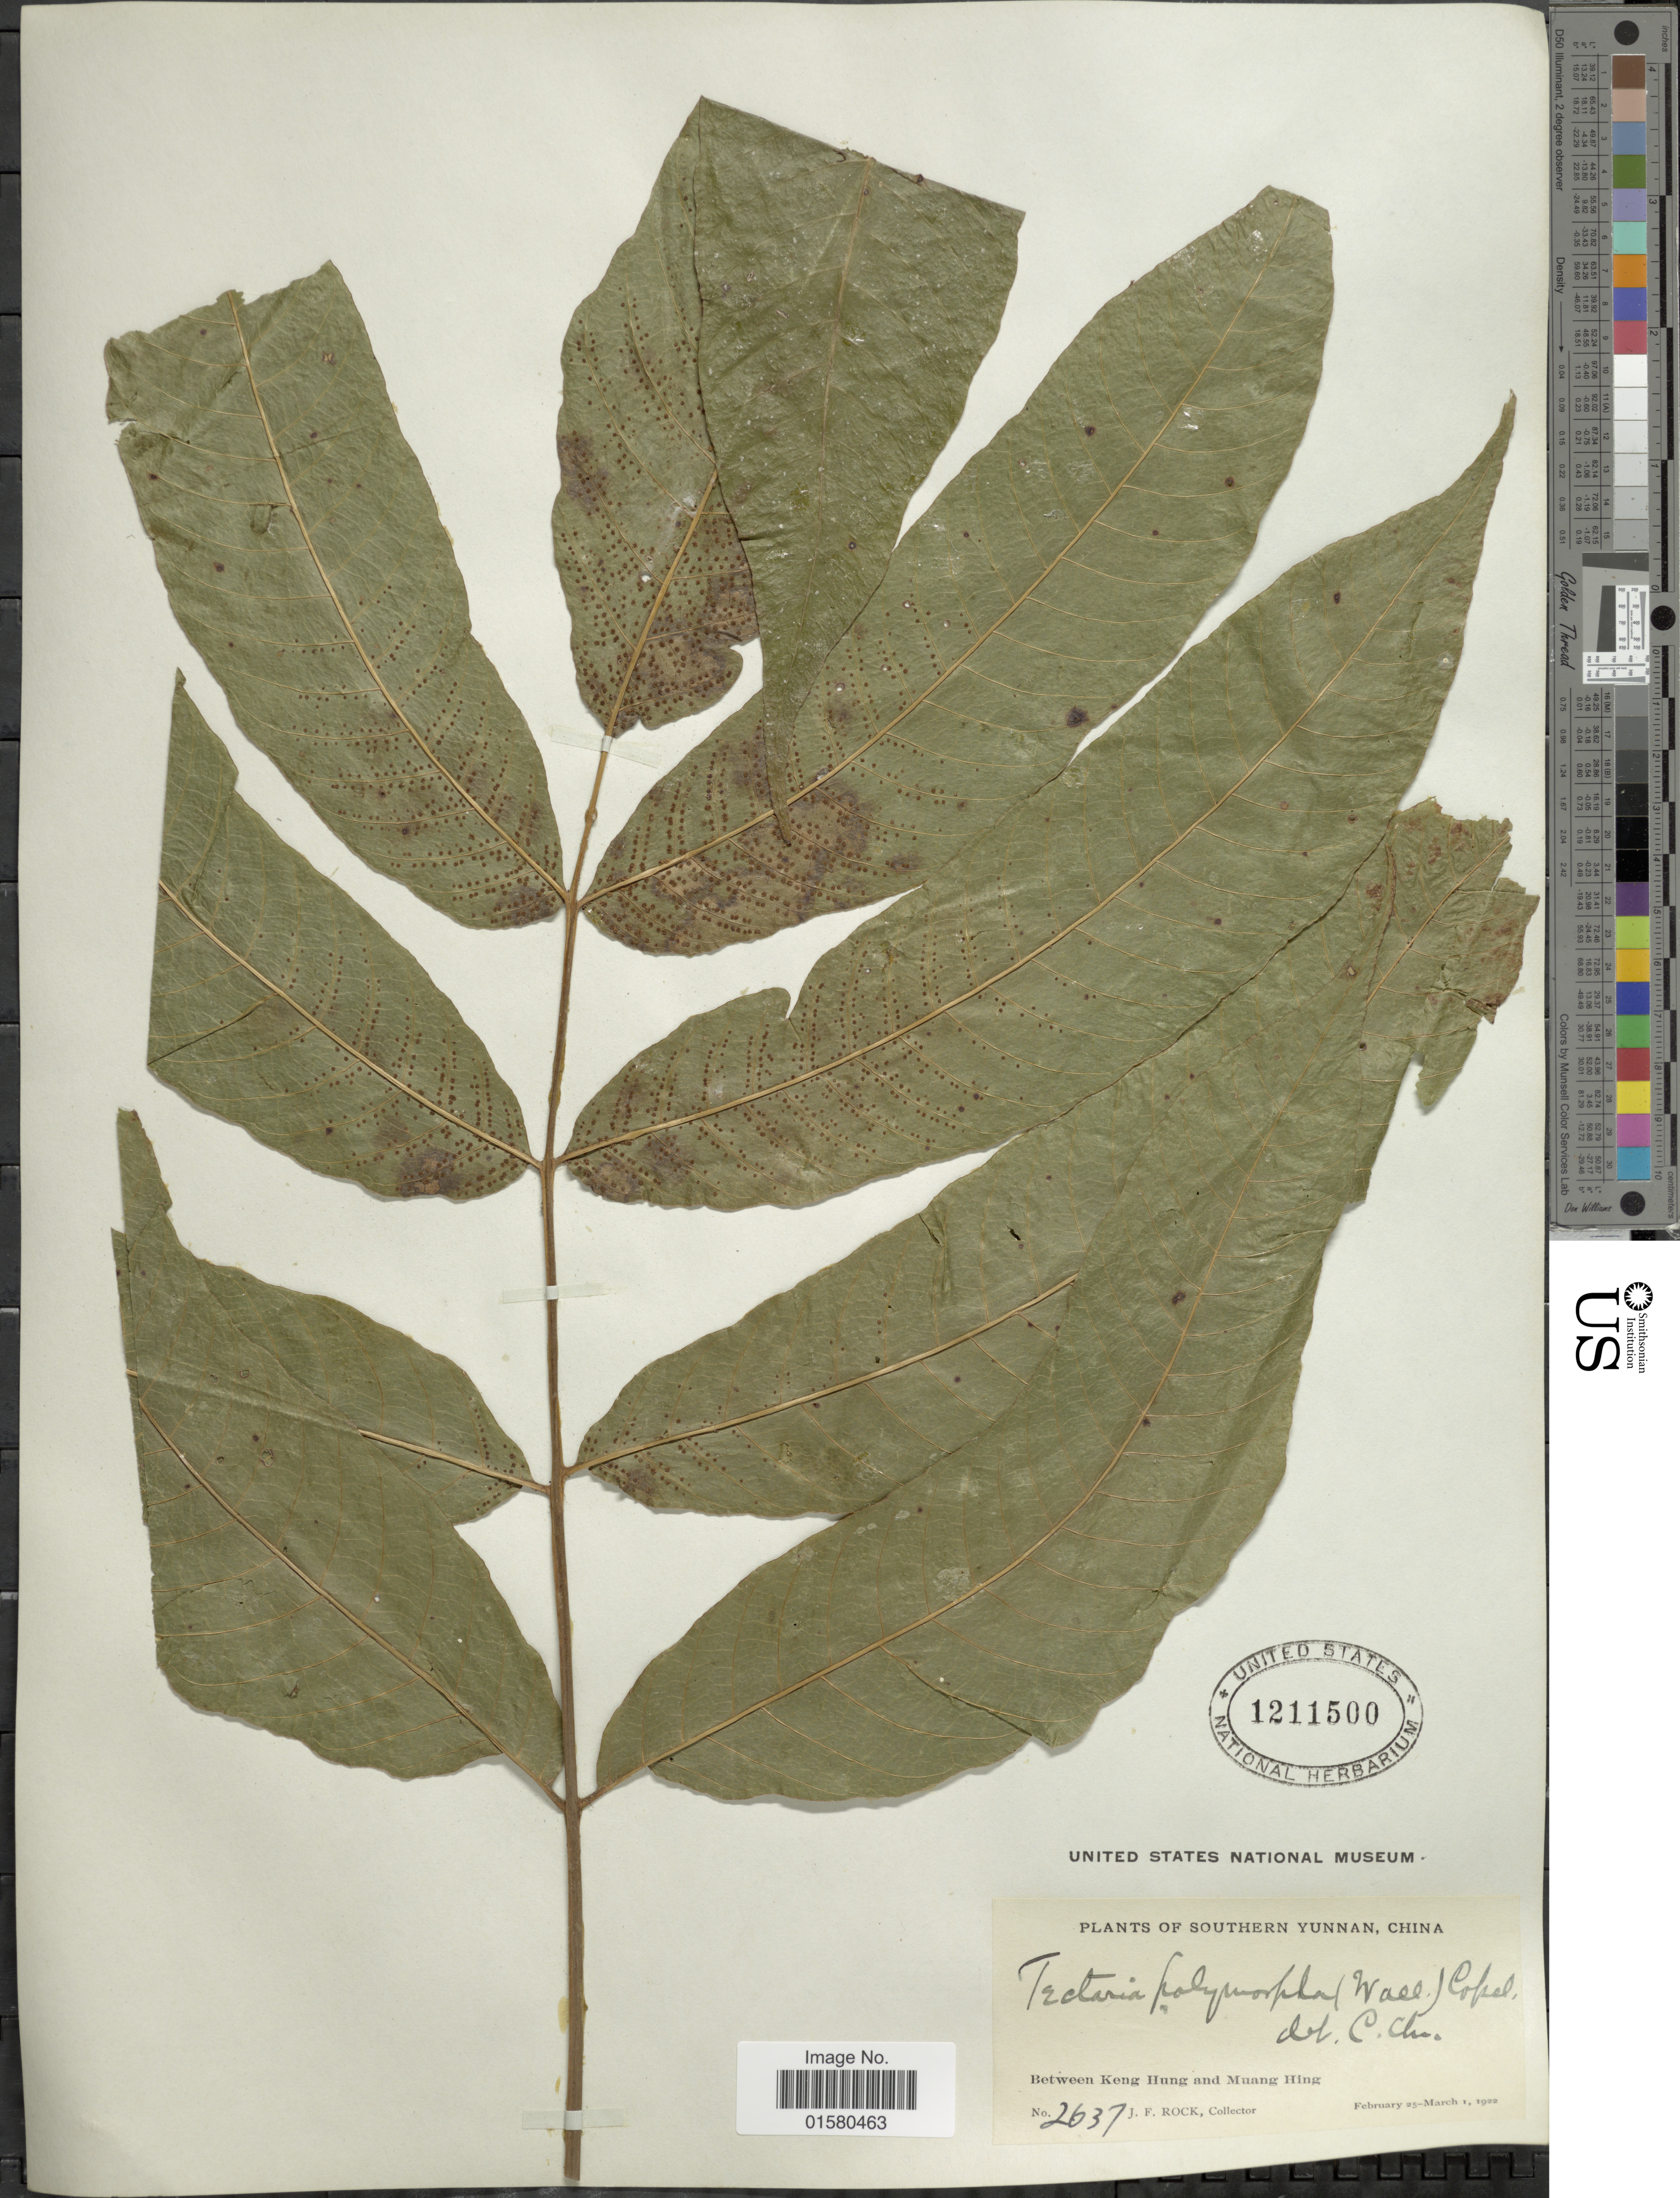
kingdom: Plantae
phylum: Tracheophyta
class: Polypodiopsida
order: Polypodiales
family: Tectariaceae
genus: Tectaria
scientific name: Tectaria polymorpha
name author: (Wall. ex Hook.) Copel.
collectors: J. Rock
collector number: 2637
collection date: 1922-02-25/1922-03-01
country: China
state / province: Yunnan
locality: Southern Yunnan, china, between Keng Hung and Muang Hing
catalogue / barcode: US 1211500